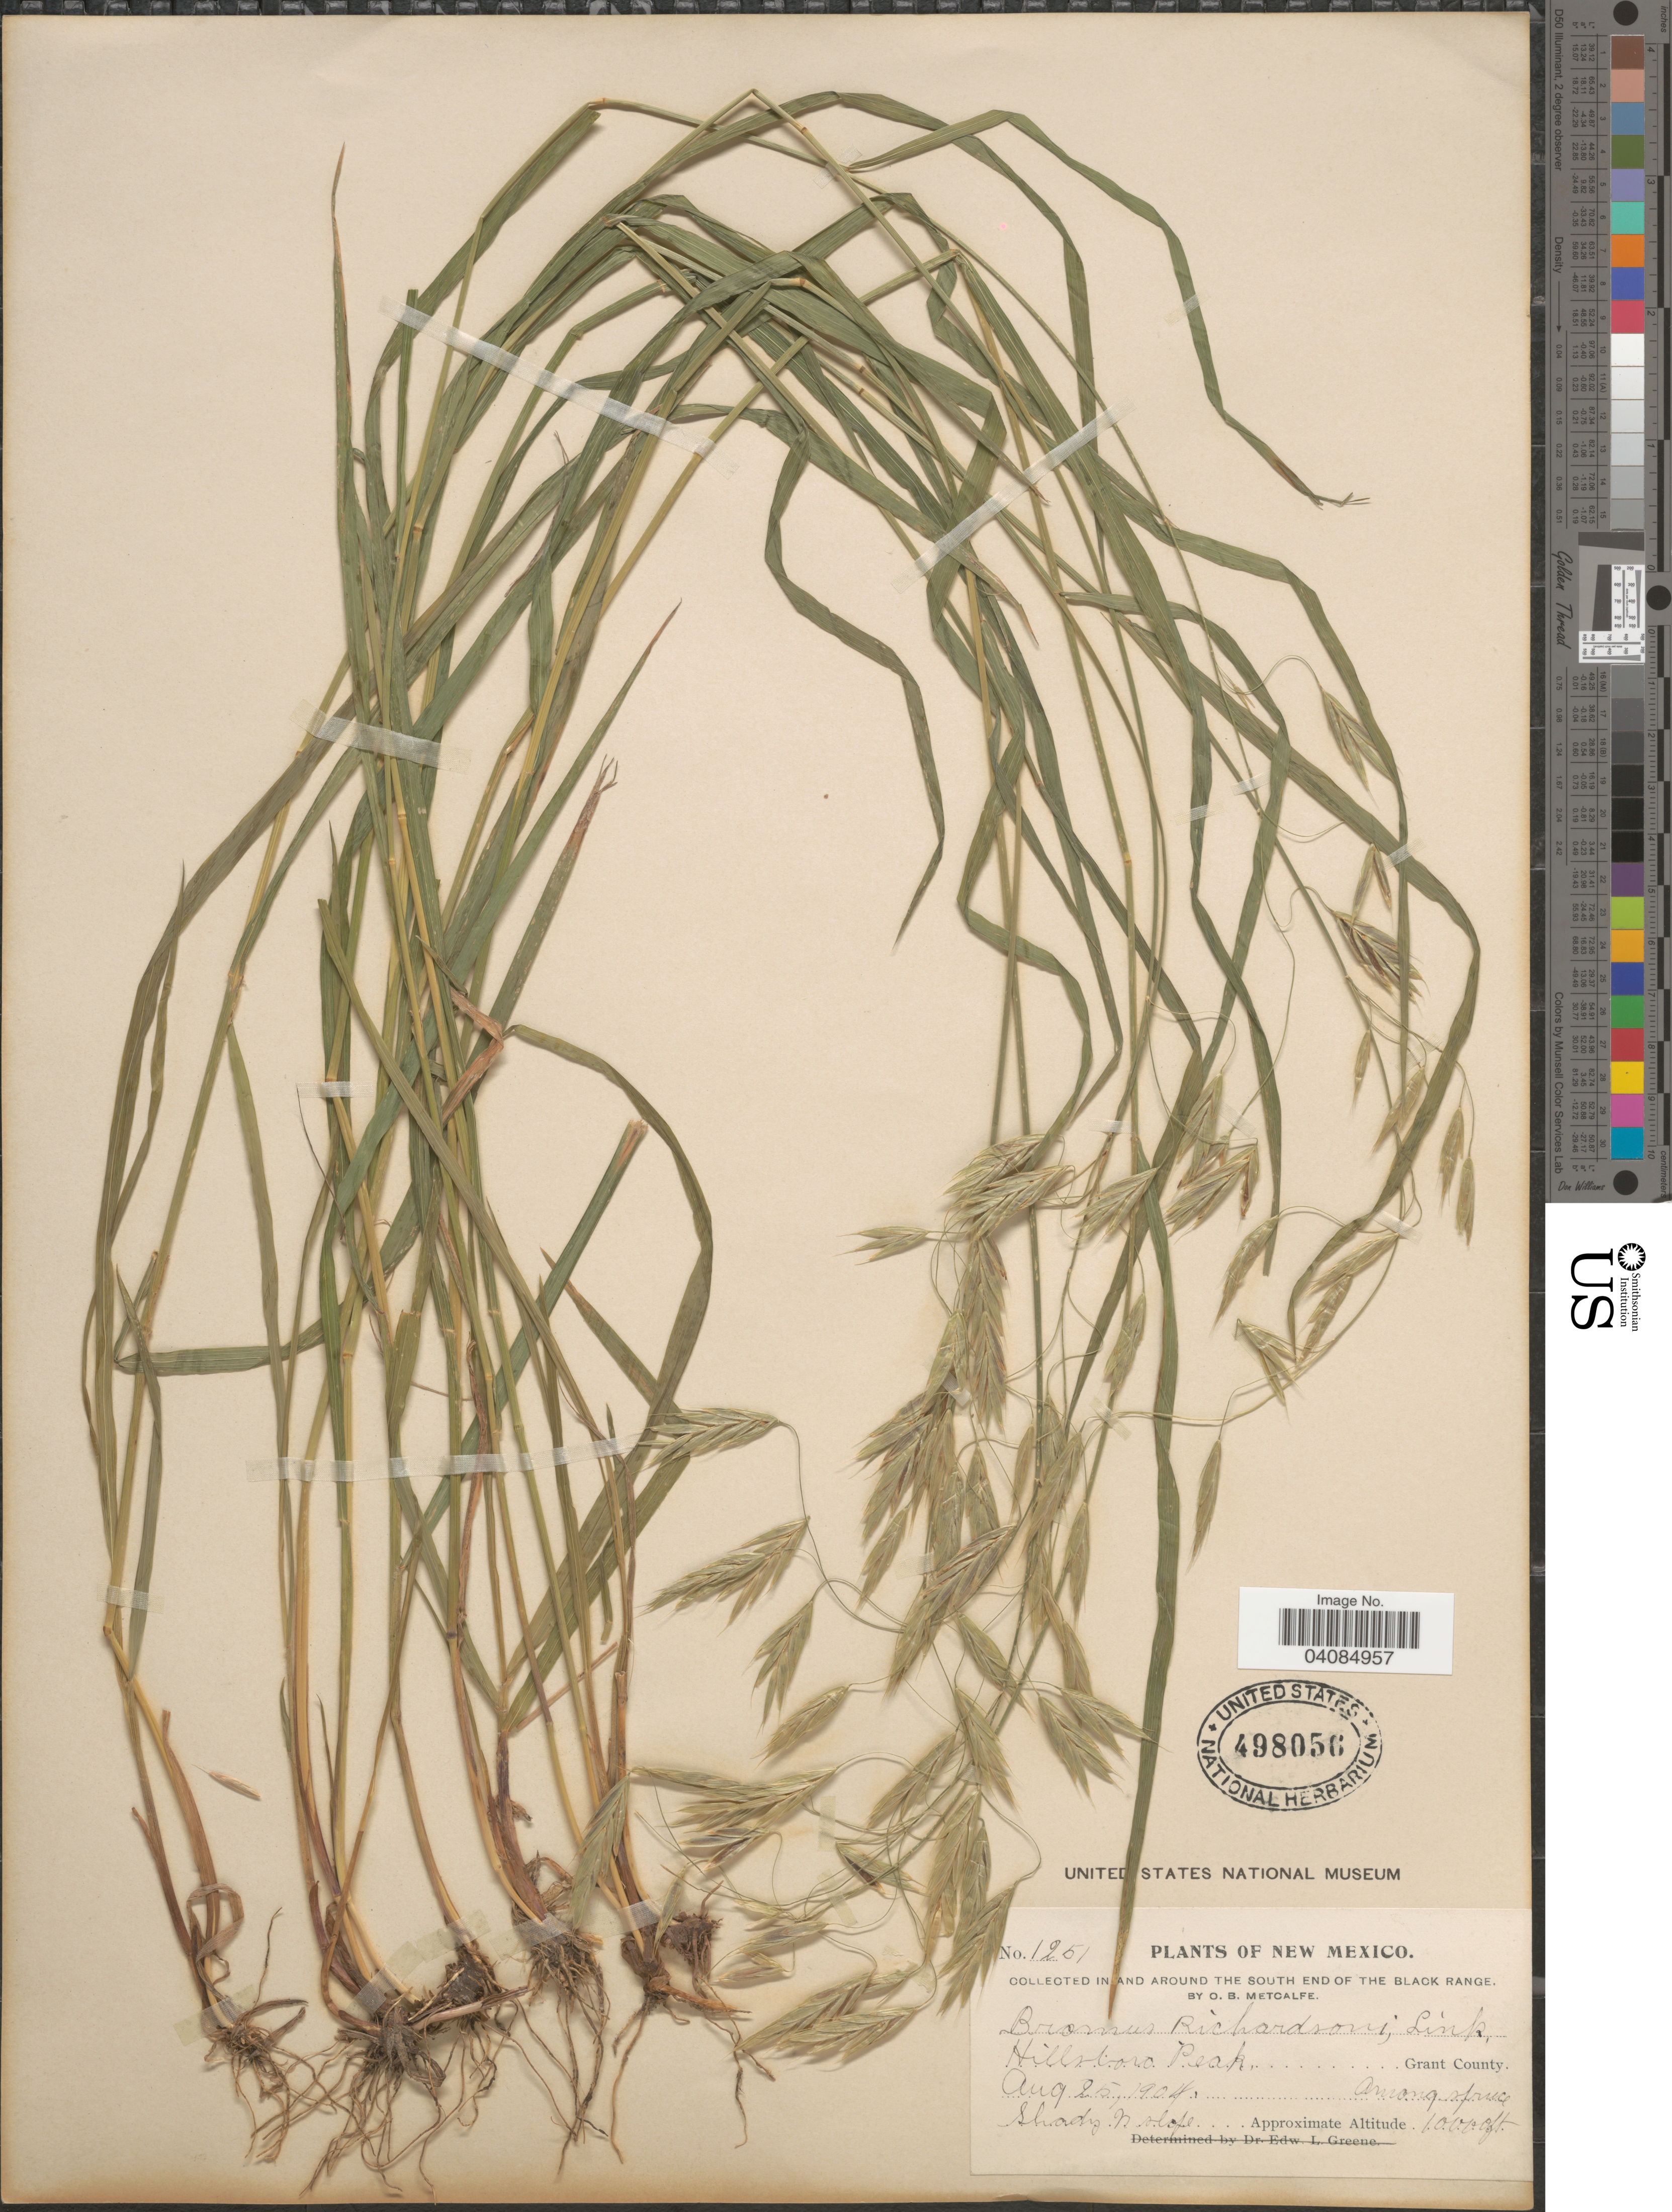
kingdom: Plantae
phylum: Tracheophyta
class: Liliopsida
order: Poales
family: Poaceae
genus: Bromus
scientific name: Bromus racemosus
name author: L.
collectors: O. B. Metcalfe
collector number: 1251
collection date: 1904-08-25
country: United States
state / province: New Mexico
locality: In and around the South End of the Black Range. Hillsboro Peak. Grant County. Among spruce shady N. slope.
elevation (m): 3048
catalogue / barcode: US 498056